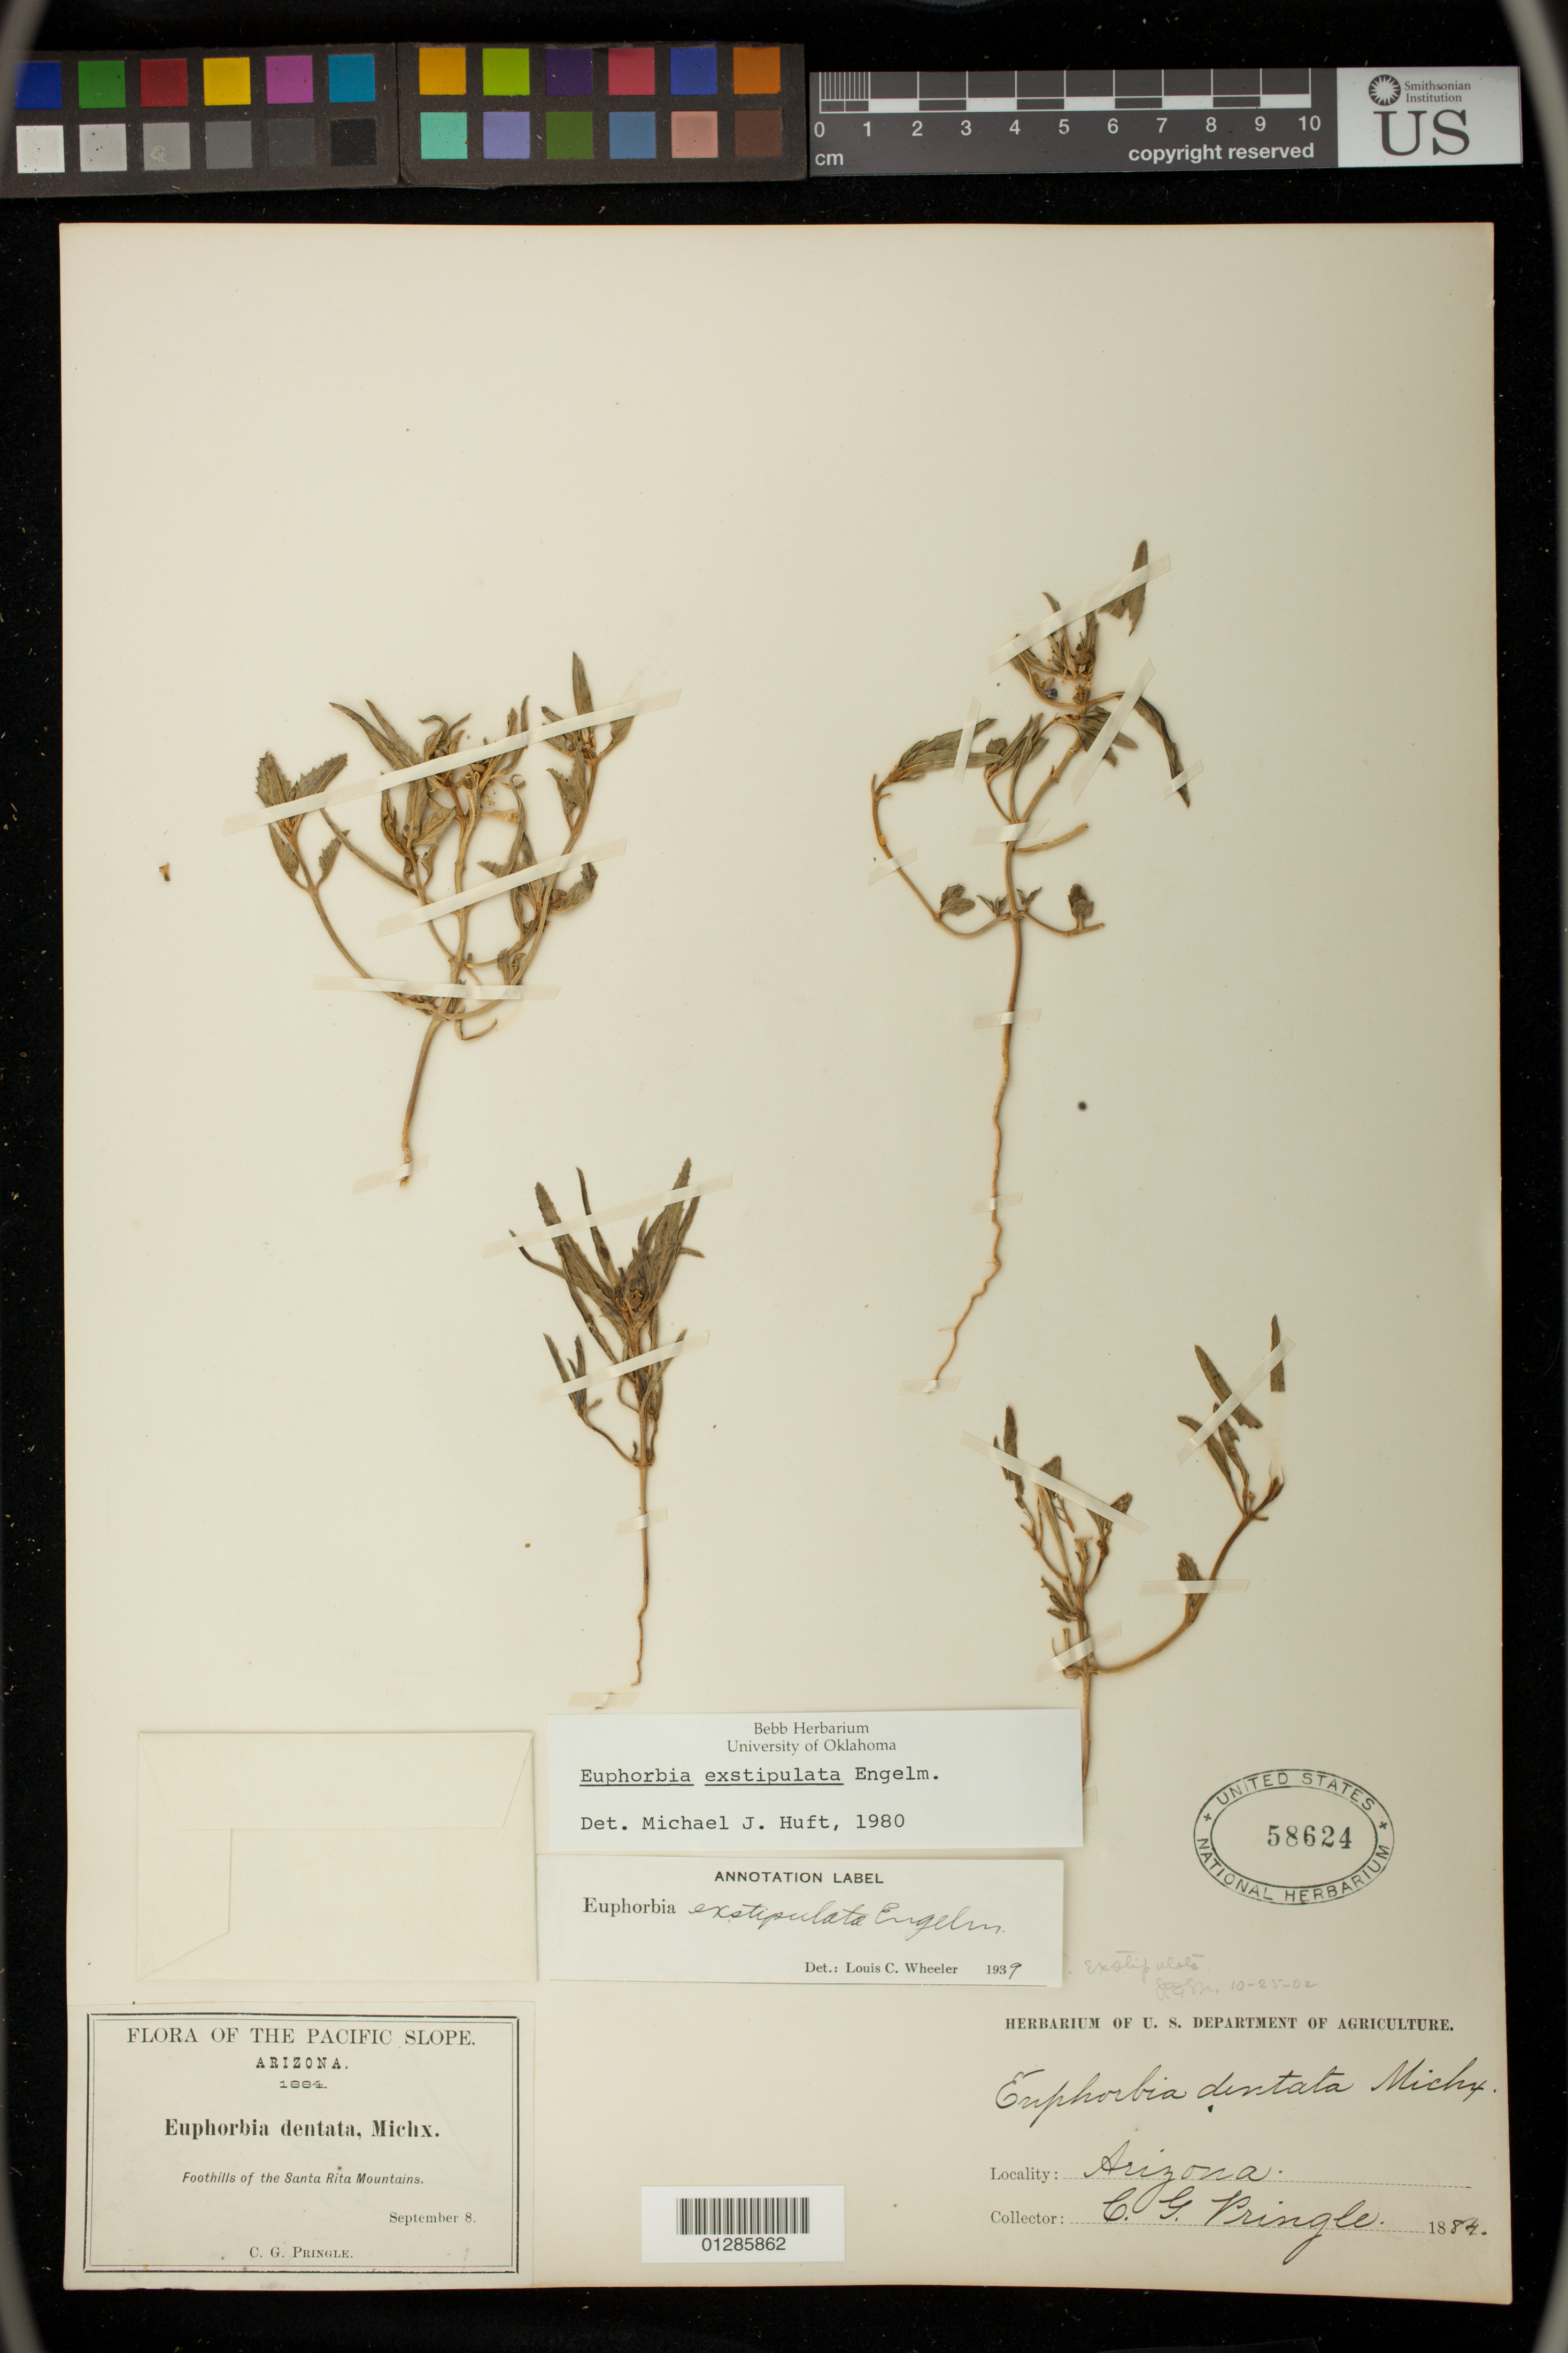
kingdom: Plantae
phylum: Tracheophyta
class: Magnoliopsida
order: Malpighiales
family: Euphorbiaceae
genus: Euphorbia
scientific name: Euphorbia exstipulata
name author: Engelm. in Emory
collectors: C. G. Pringle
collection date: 1884-09-08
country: United States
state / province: Arizona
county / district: Santa Cruz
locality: Foothills of the Santa Rita Mountains.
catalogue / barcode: US 58624